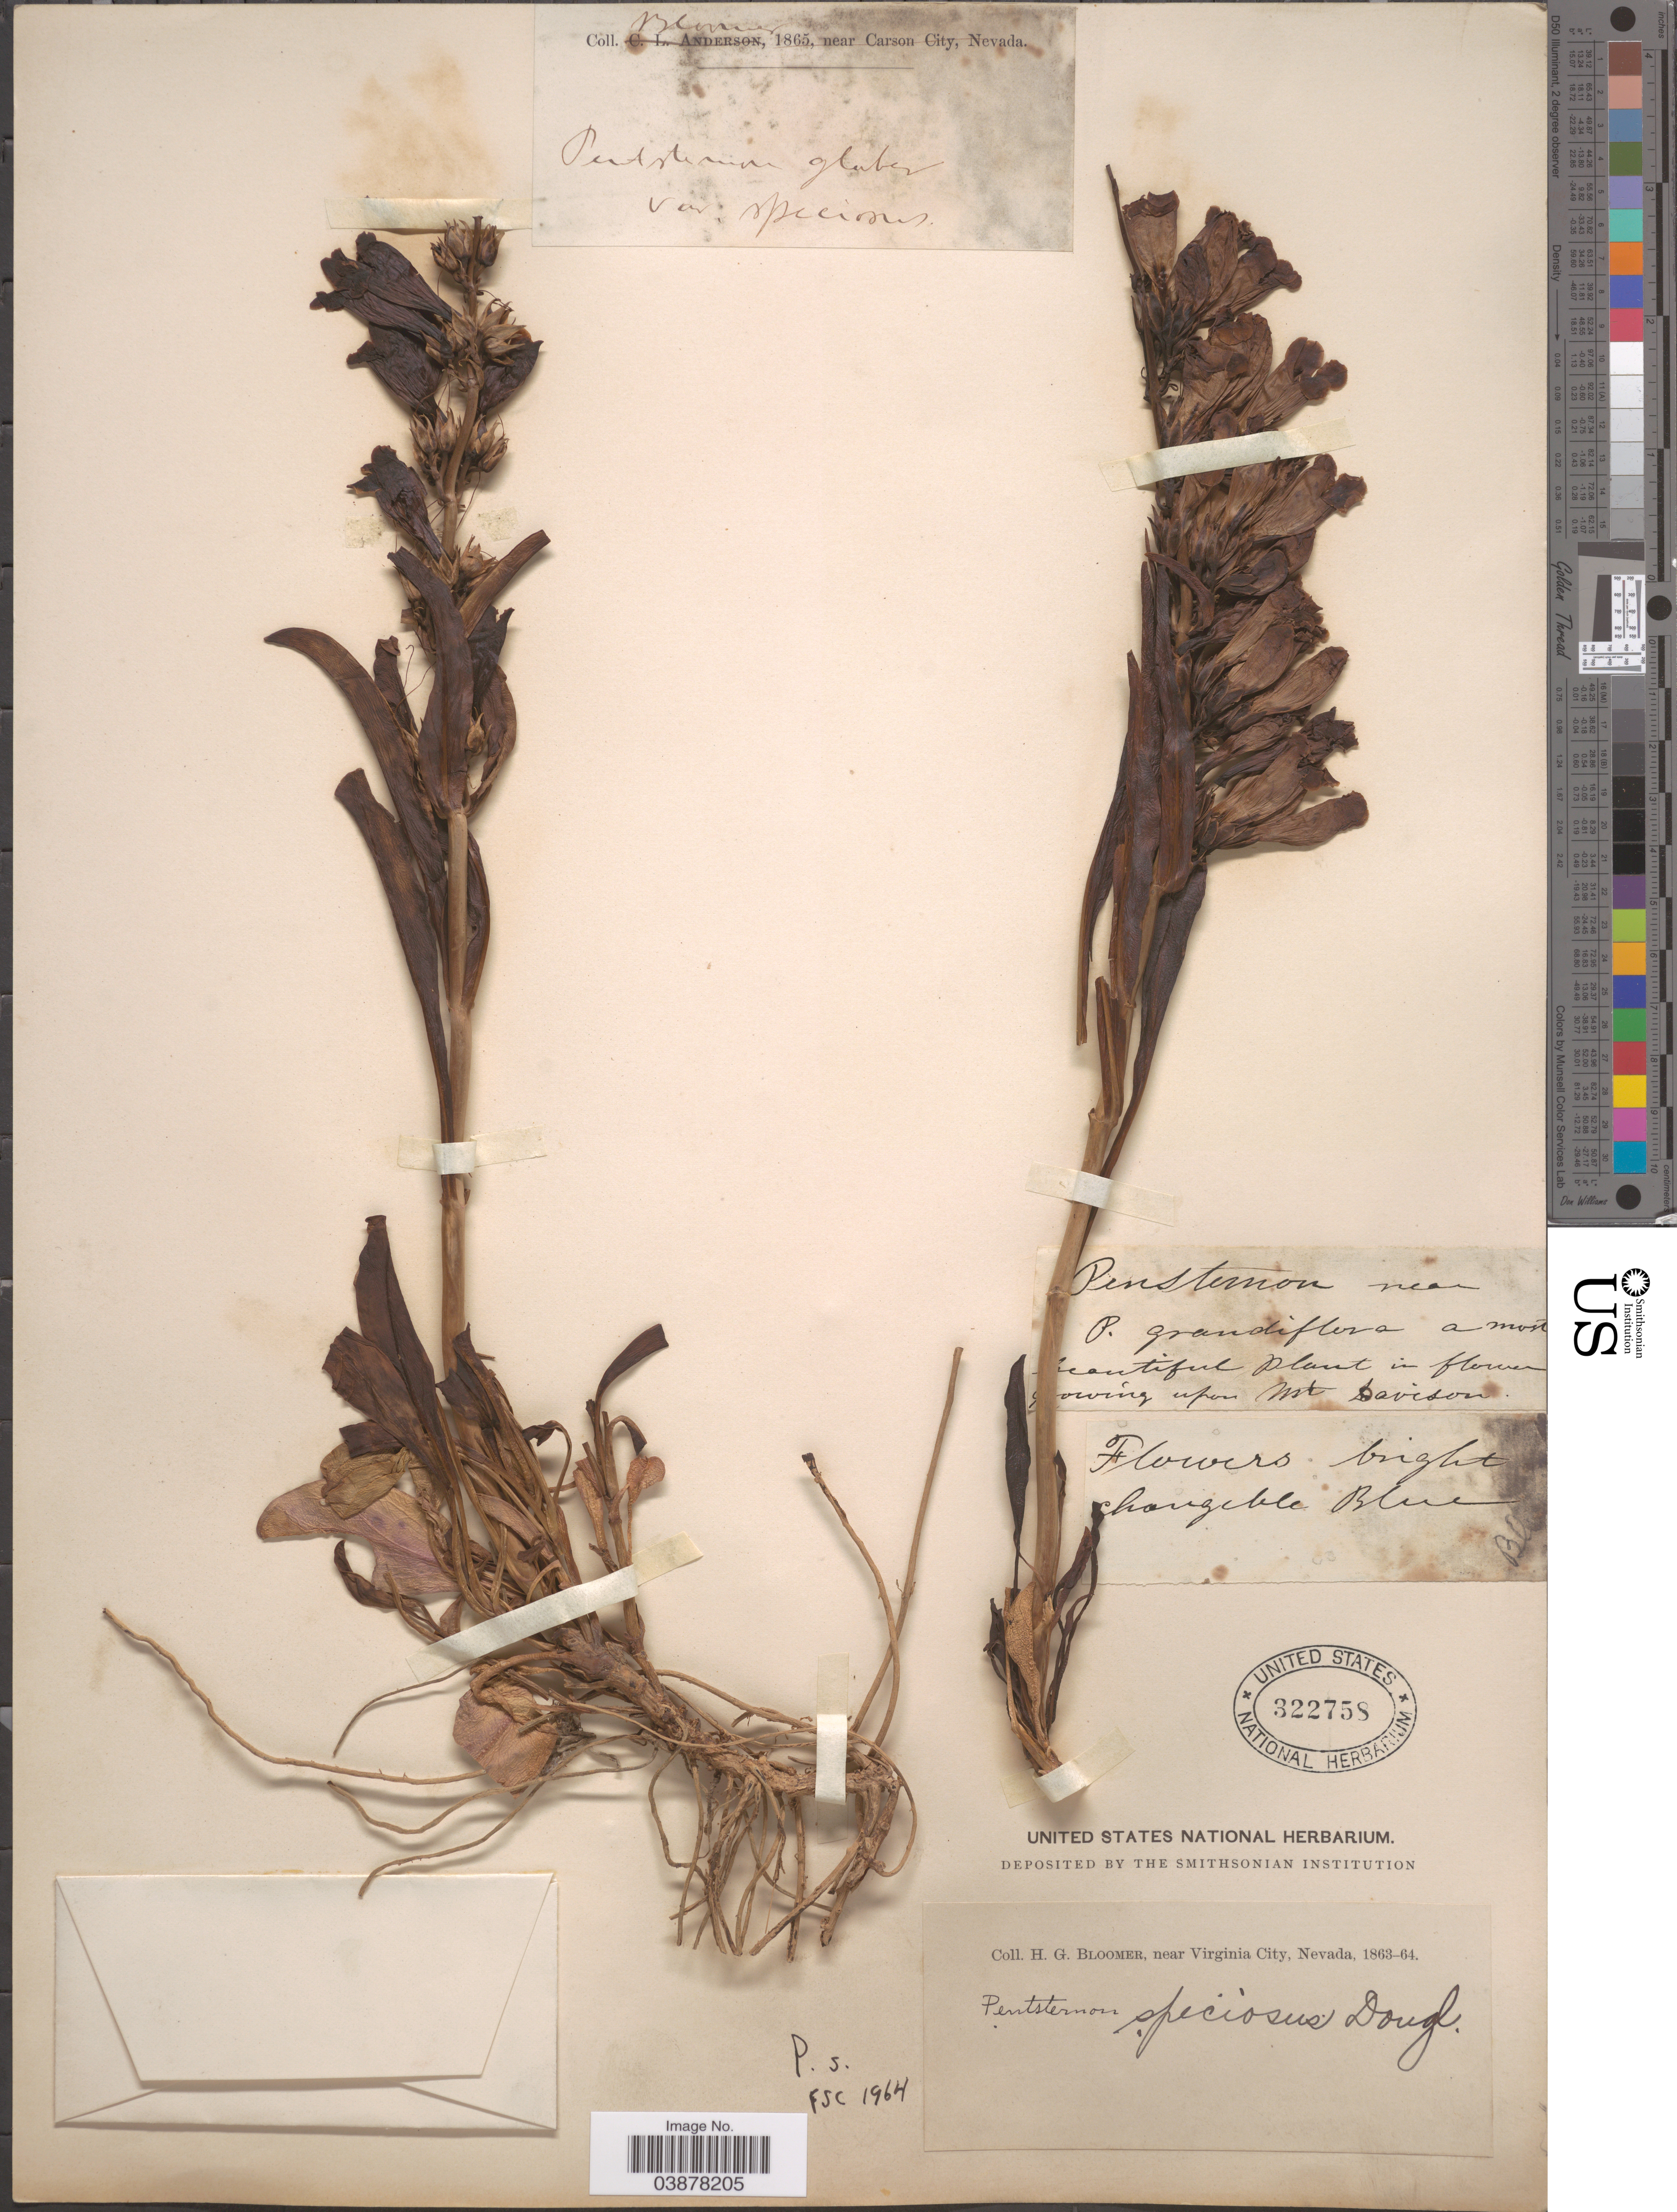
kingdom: Plantae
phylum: Tracheophyta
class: Magnoliopsida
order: Lamiales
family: Plantaginaceae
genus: Penstemon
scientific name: Penstemon speciosus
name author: Douglas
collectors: H. Bloomer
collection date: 1863/1864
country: United States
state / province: Nevada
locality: Upon Mt. Davison. Near Virginia City.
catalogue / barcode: US 322758